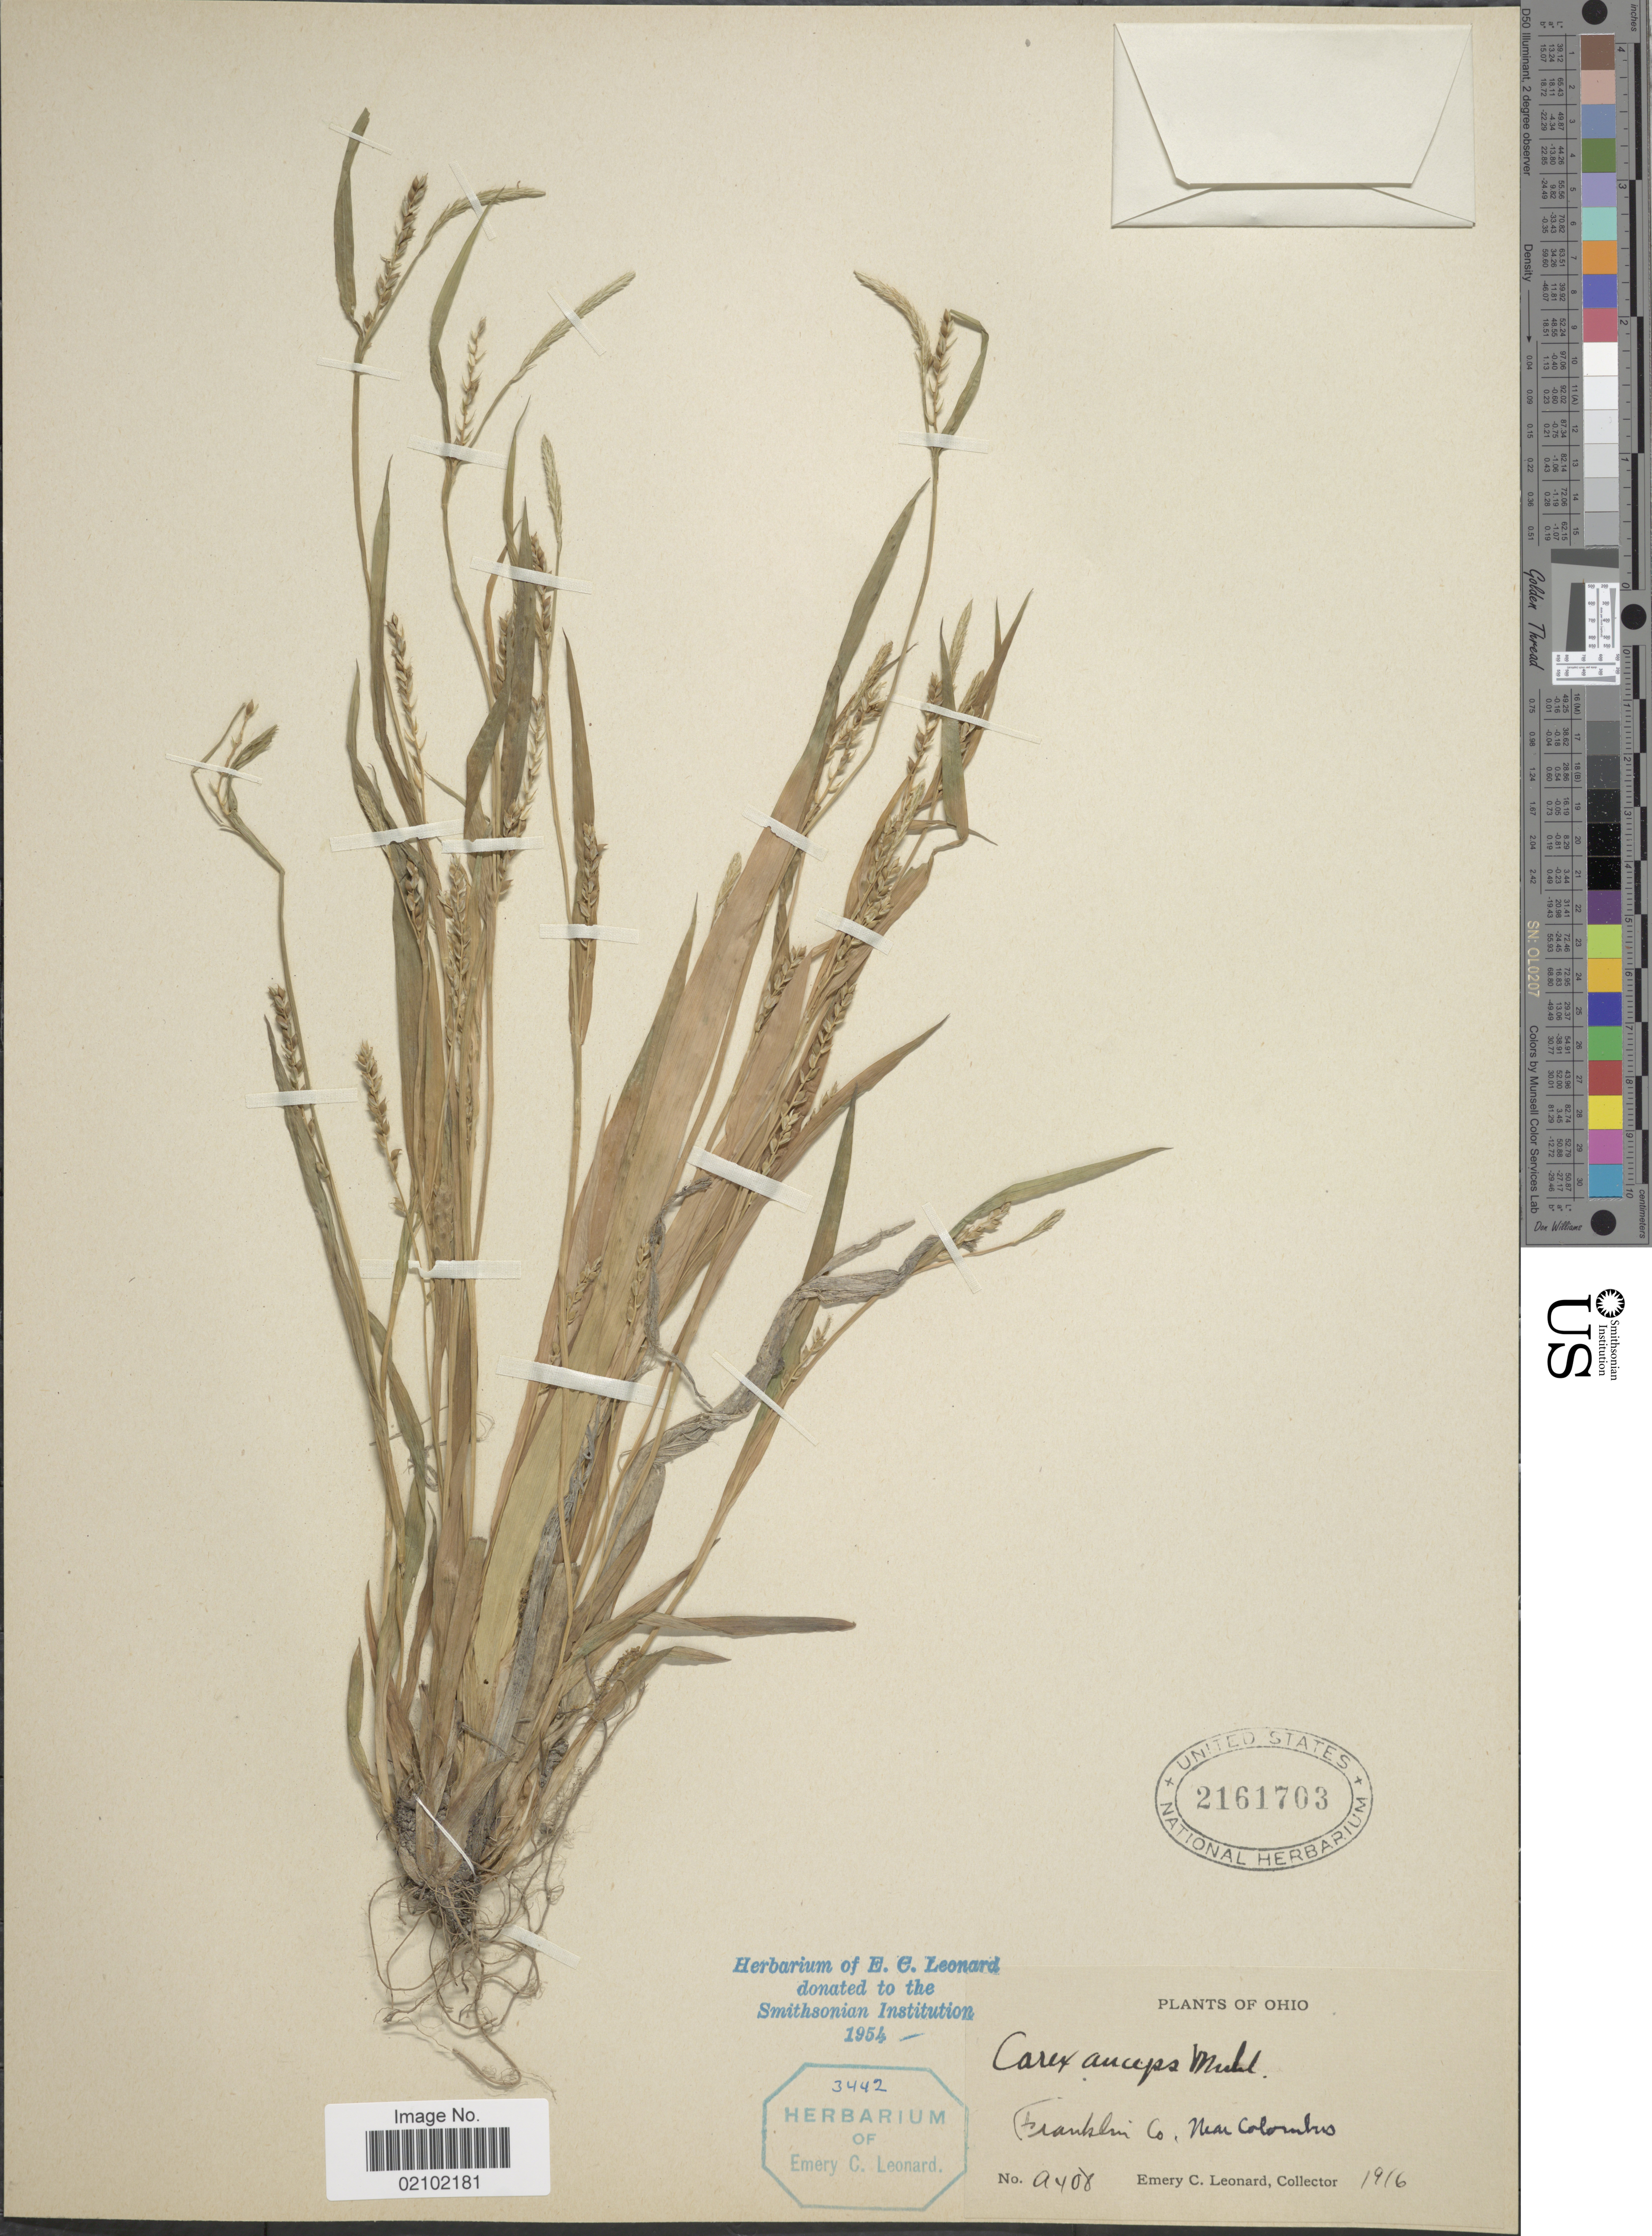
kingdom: Plantae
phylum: Tracheophyta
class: Liliopsida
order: Poales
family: Cyperaceae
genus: Carex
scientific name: Carex laxiflora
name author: Lam.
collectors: E. C. Leonard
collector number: a408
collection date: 1916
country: United States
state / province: Ohio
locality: Franklin Co., near Columbus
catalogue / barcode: US 2161703